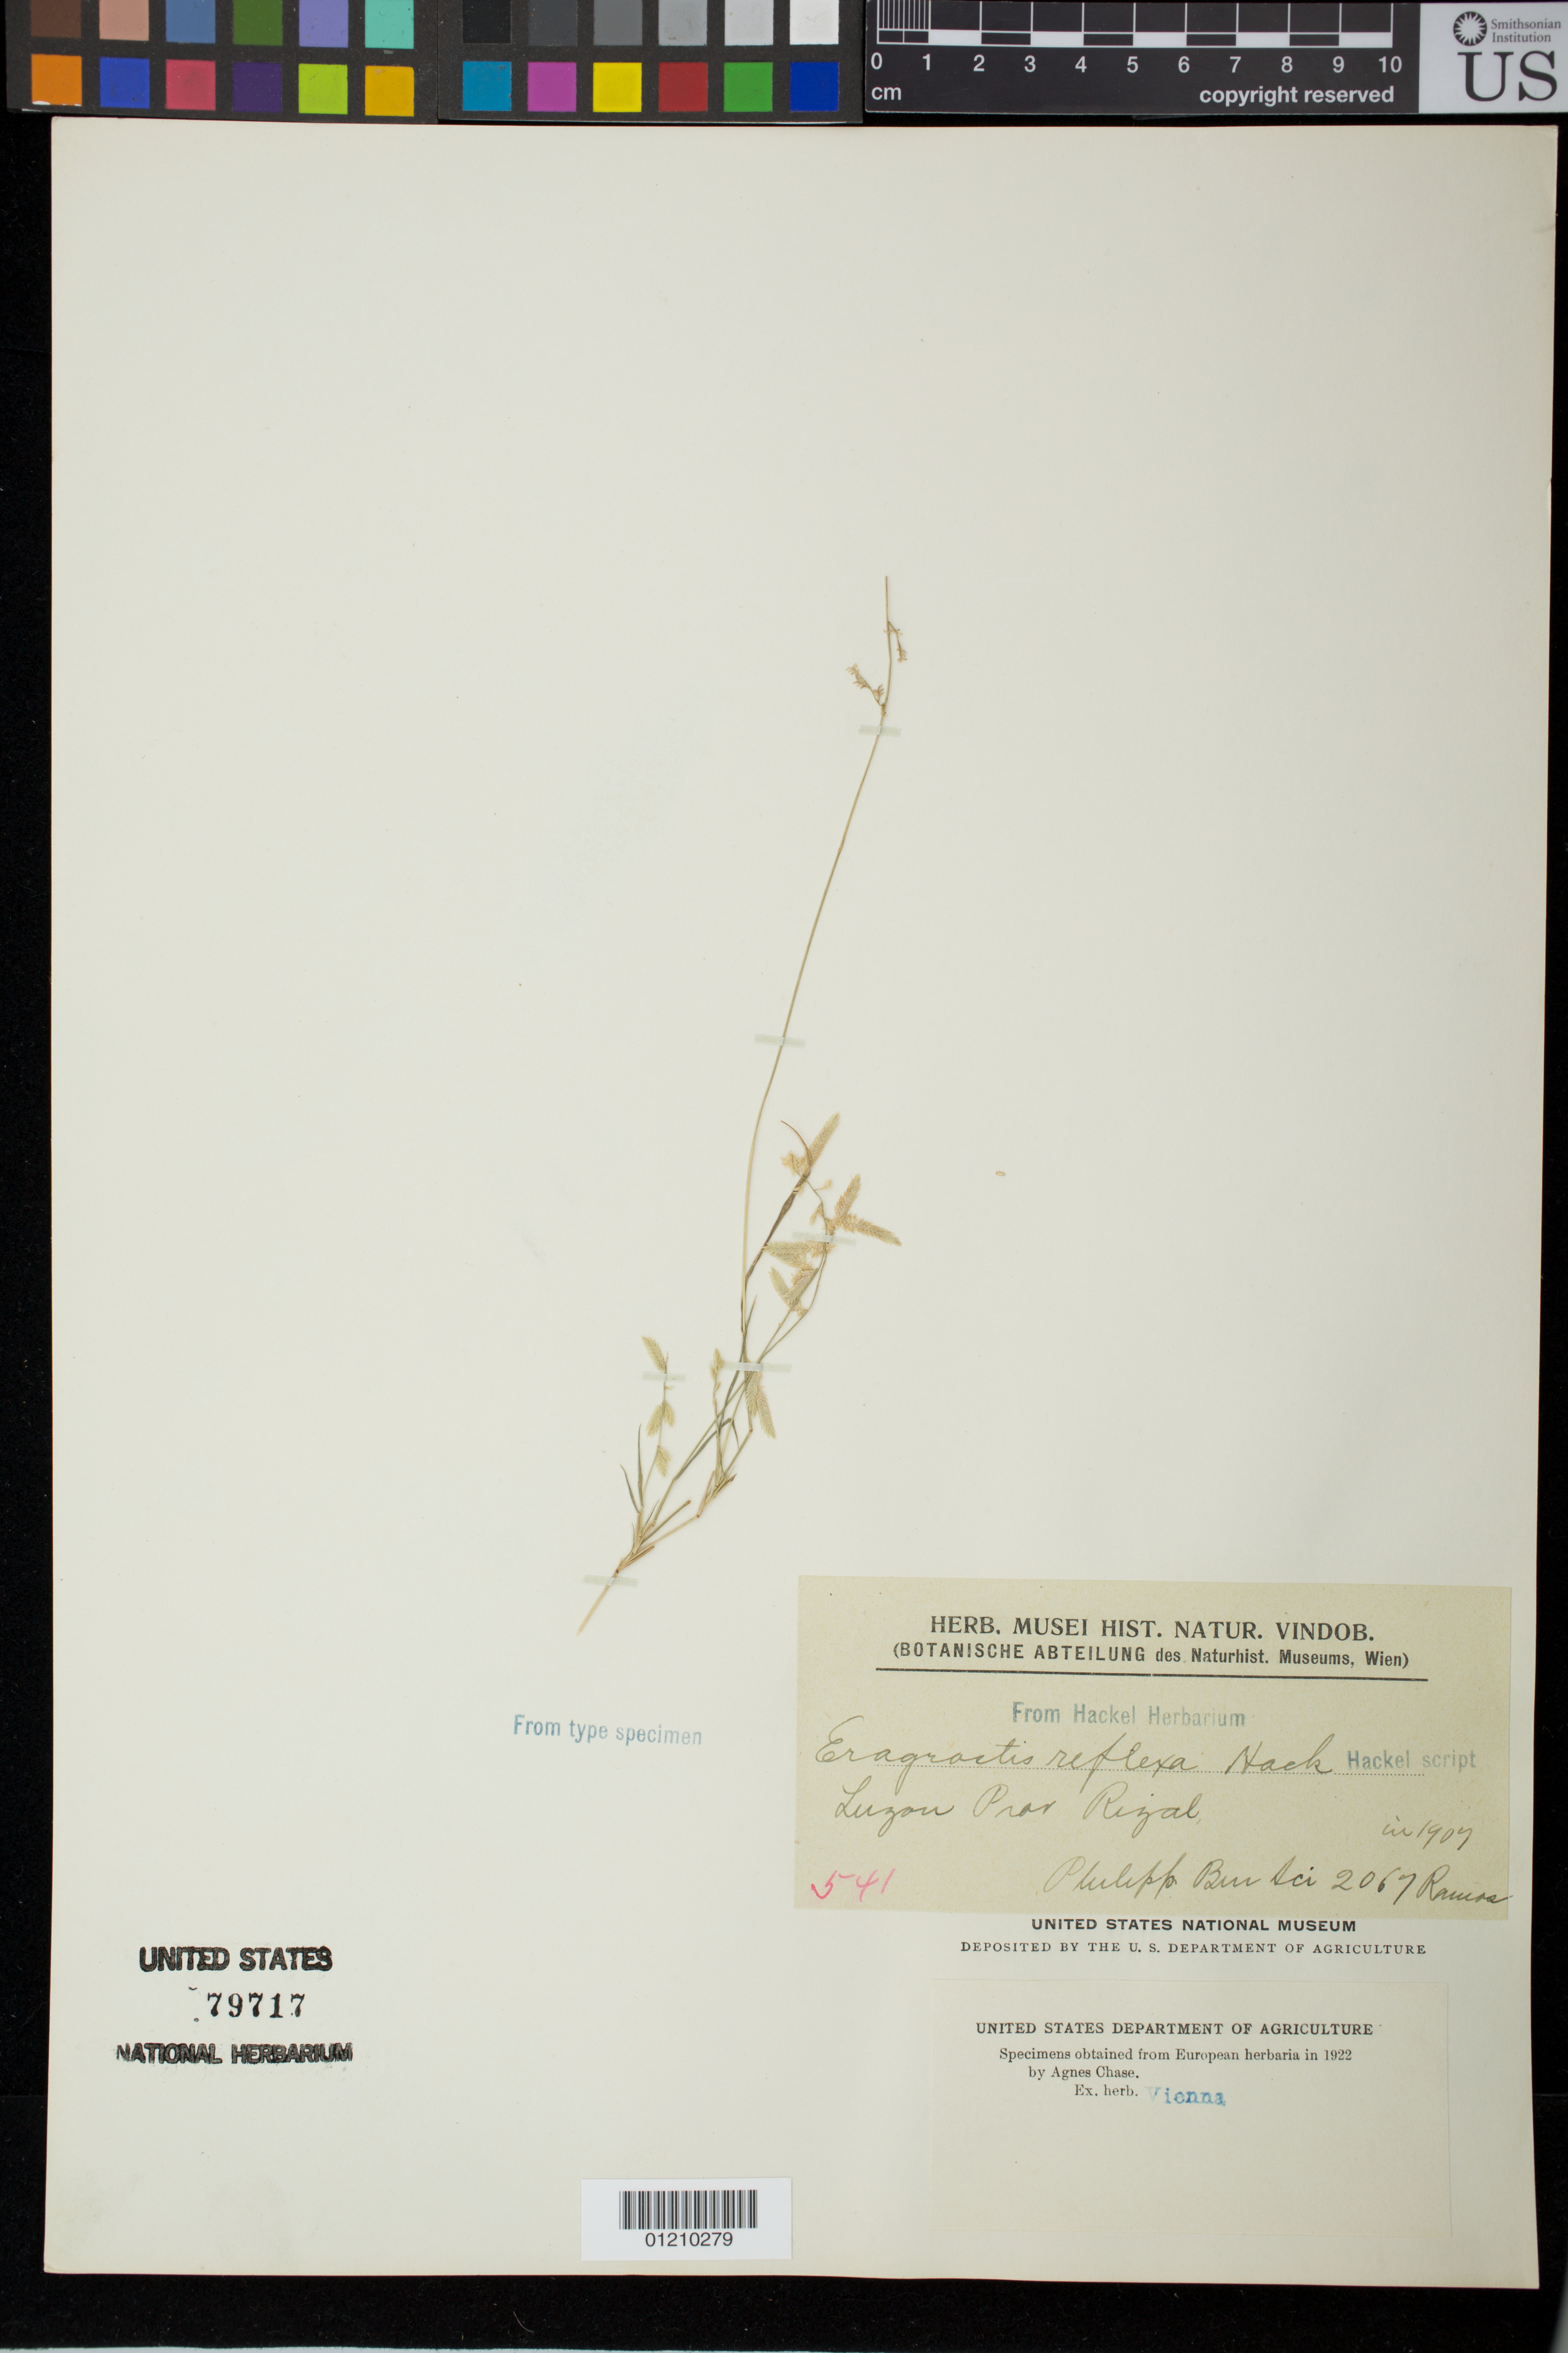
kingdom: Plantae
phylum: Tracheophyta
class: Liliopsida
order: Poales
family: Poaceae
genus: Eragrostis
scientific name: Eragrostis reflexa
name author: Hack.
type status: Isotype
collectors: M. Ramos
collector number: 2067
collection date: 1907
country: Philippines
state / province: Calabarzon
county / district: Rizal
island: Luzon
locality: Prov. Rizal, Luzon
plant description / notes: Fragmentary material of type specimen ex herb. Vienna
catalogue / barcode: US 79717